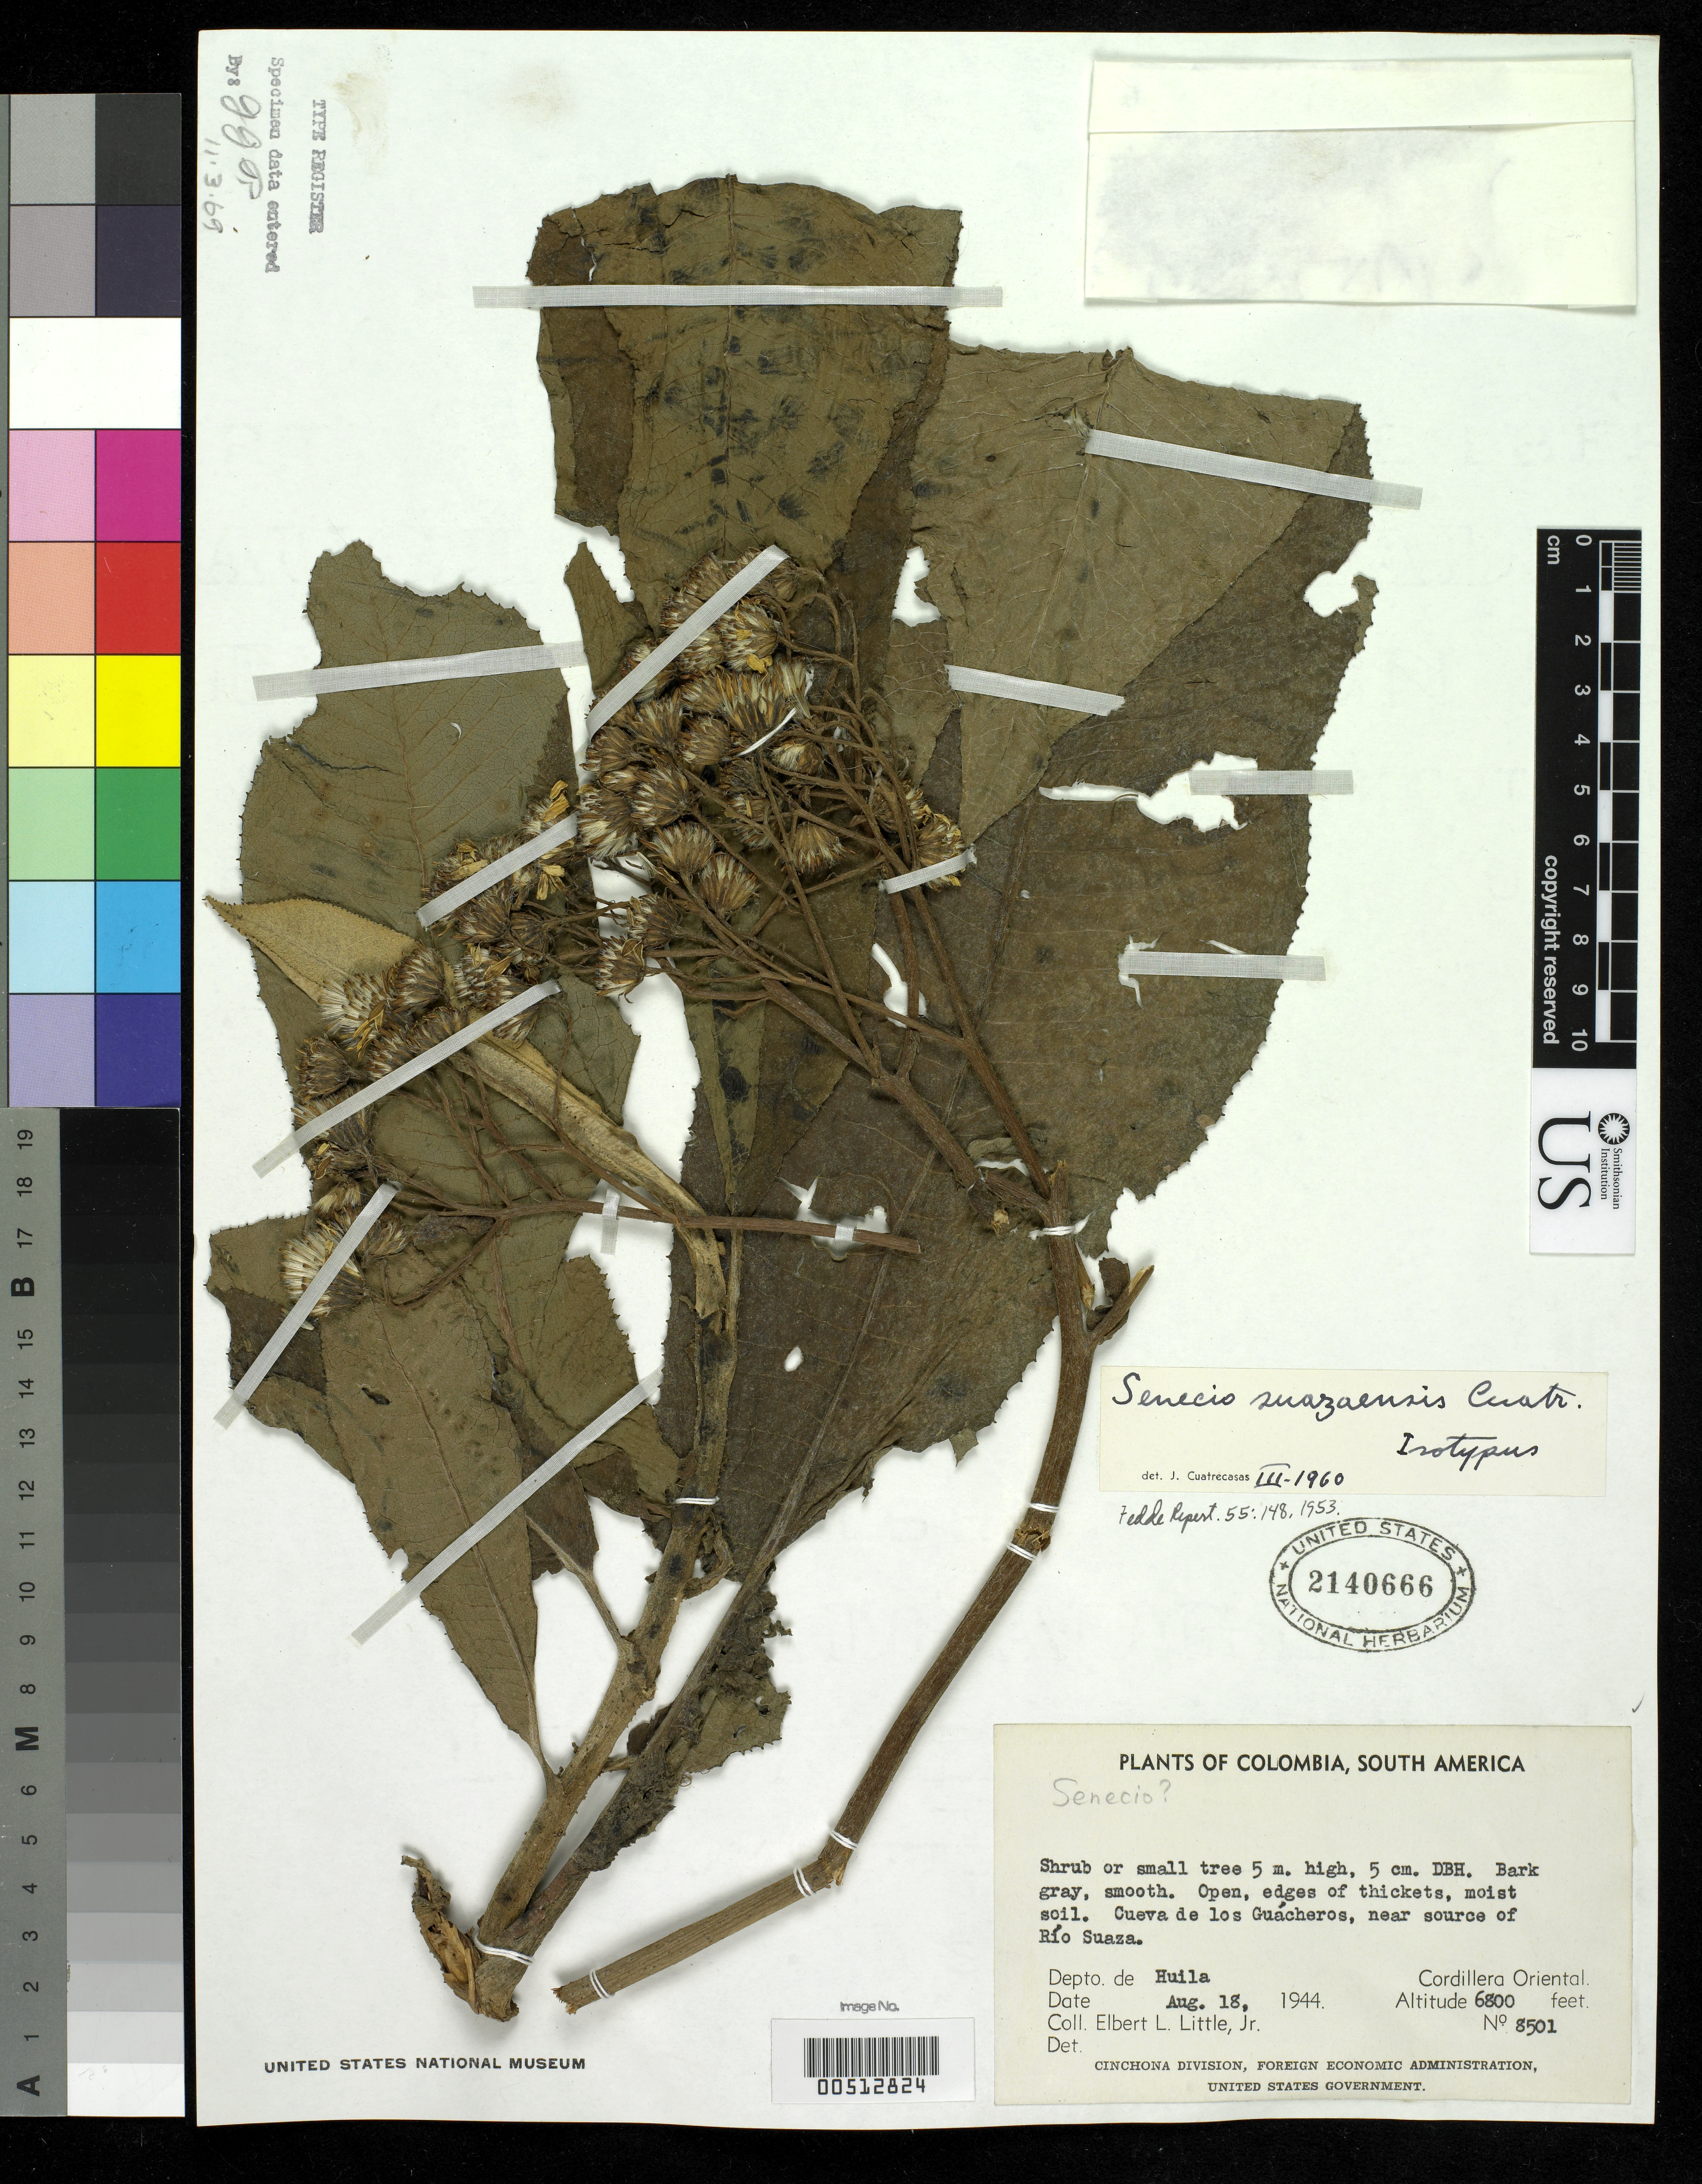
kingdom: Plantae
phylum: Tracheophyta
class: Magnoliopsida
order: Asterales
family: Asteraceae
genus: Senecio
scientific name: Senecio suazaensis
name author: Cuatrec.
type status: Isotype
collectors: E. L. Little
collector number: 8561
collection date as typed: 18 Aug 1944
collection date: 1944-08-18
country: Colombia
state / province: Huila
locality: Cordillera Oriental, Cueva de Los Guacheros, near source of Rio Suaza.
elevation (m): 2073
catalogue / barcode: US 2140666